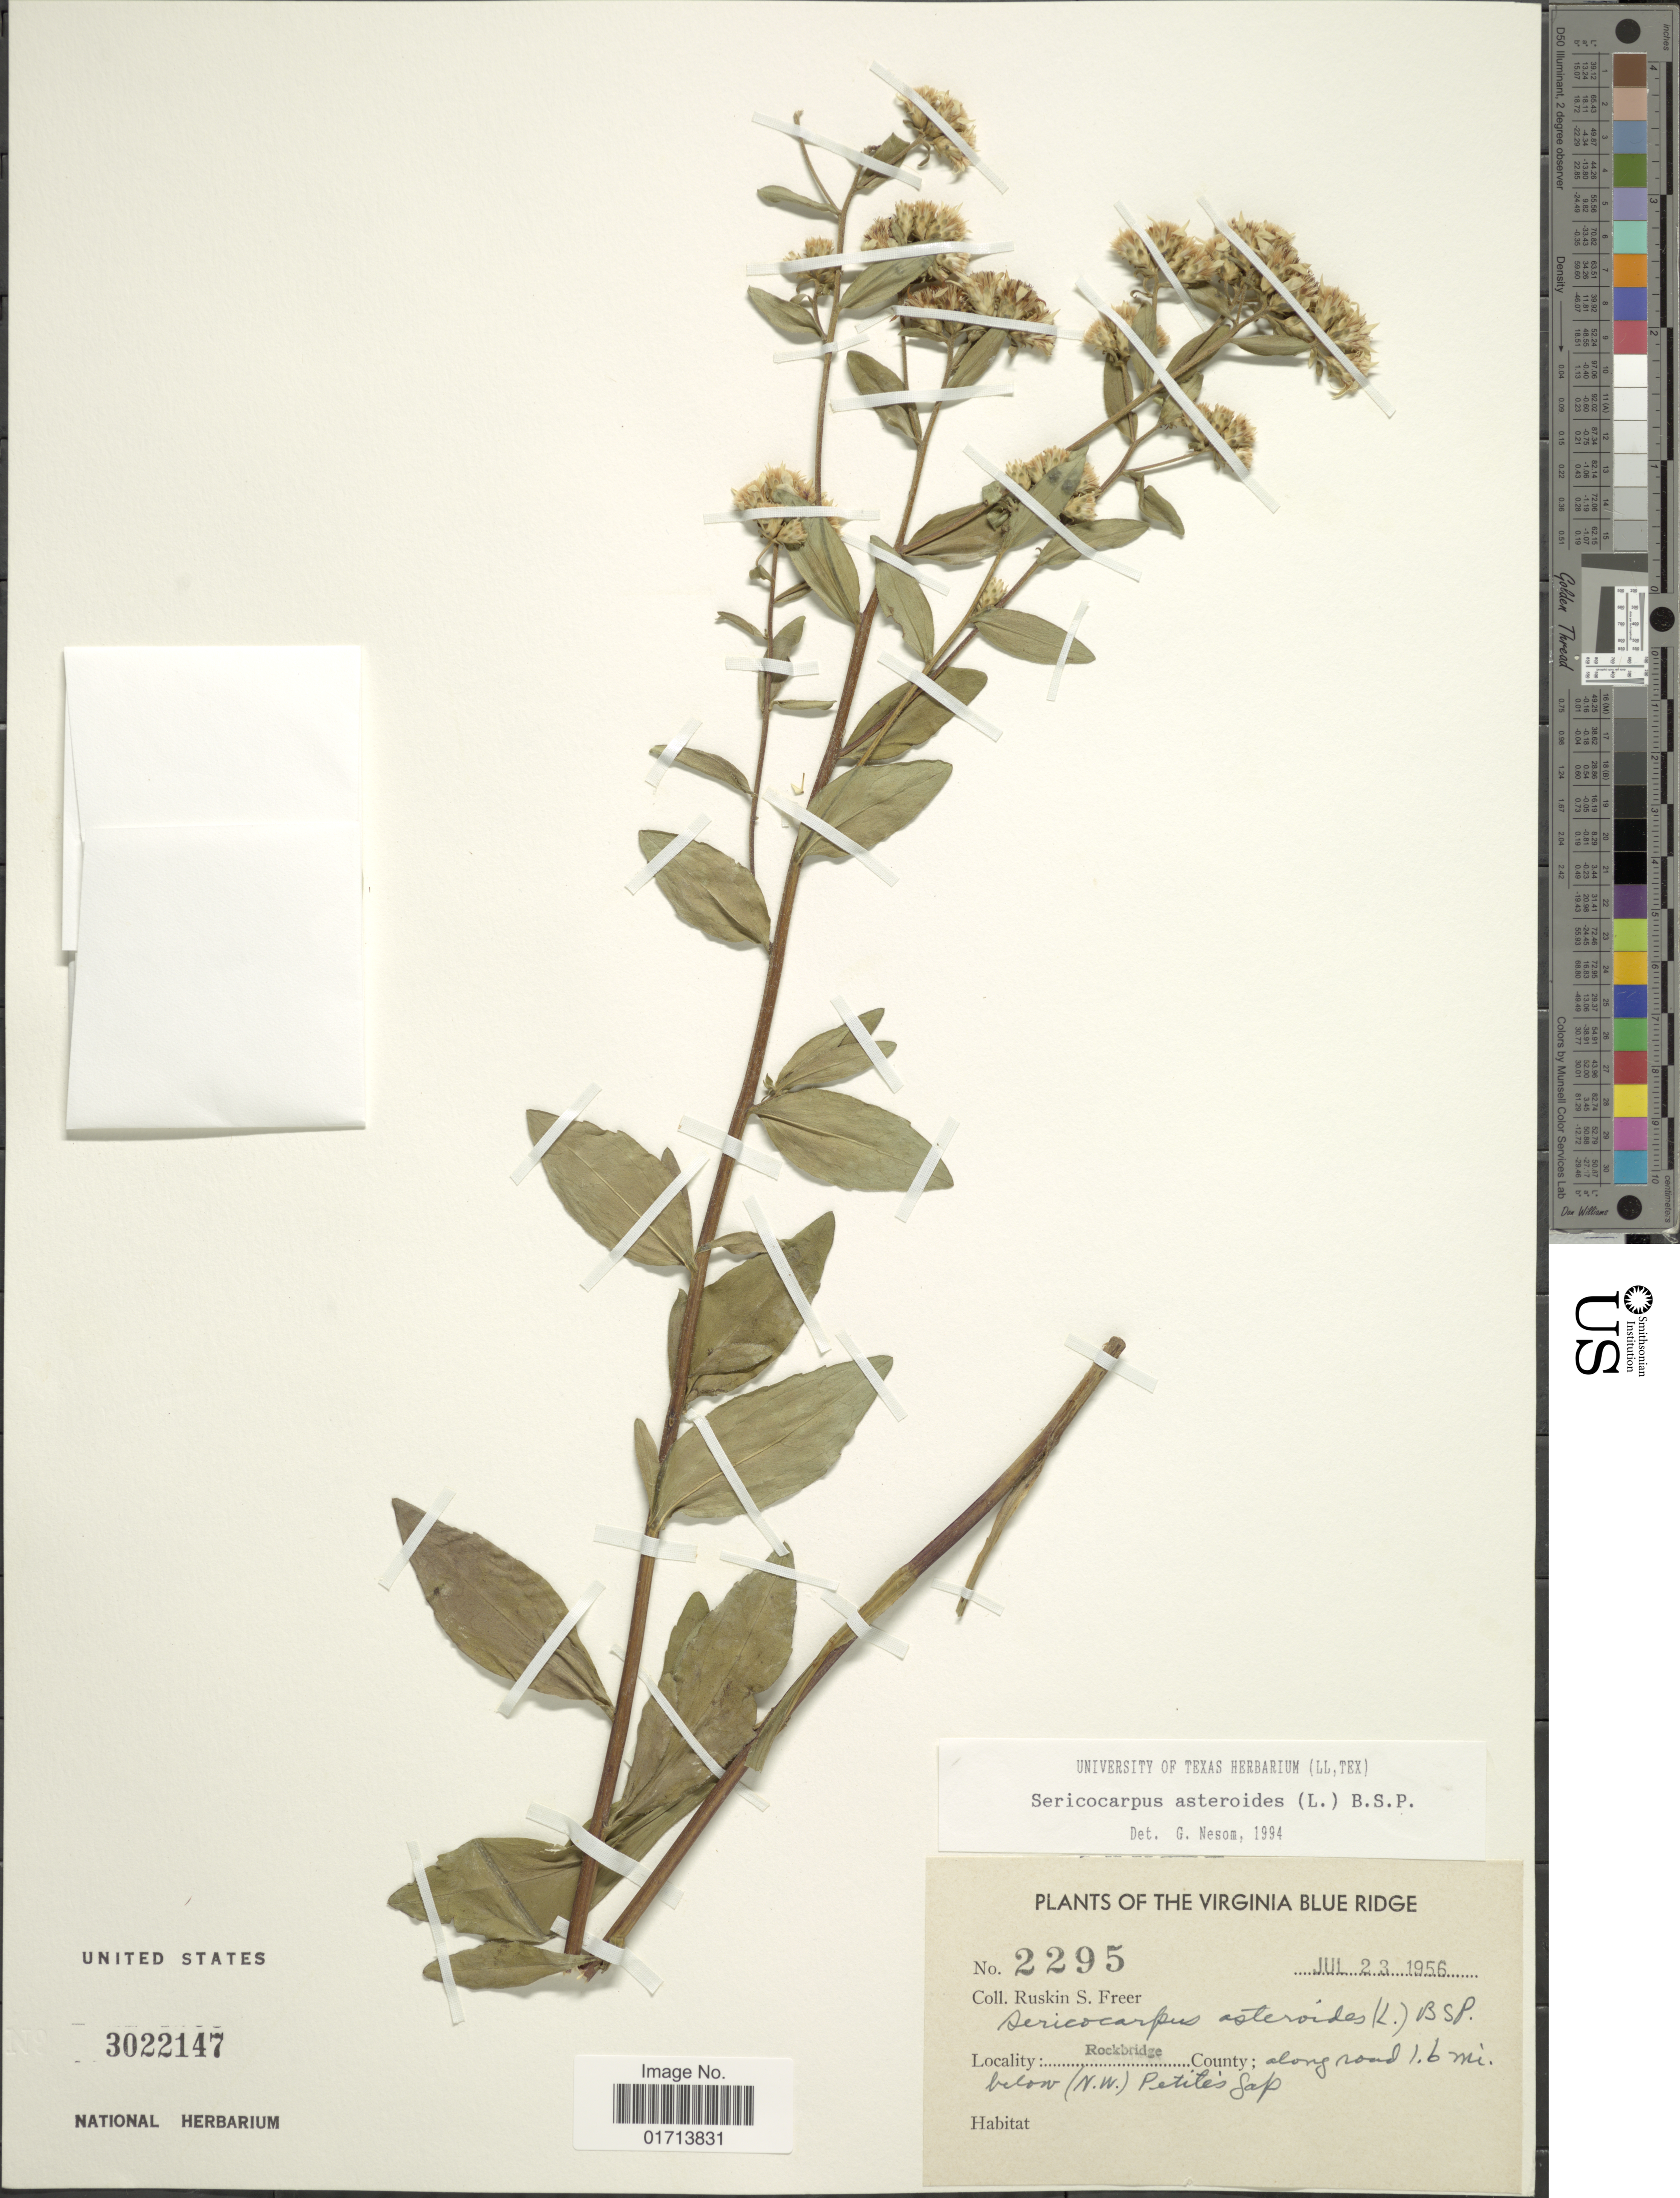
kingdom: Plantae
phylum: Tracheophyta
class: Magnoliopsida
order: Asterales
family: Asteraceae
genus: Sericocarpus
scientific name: Sericocarpus asteroides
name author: (L.) Britton, Stearns & Poggenb.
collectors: R. Freer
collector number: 2295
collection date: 1956-07-23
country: United States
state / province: Virginia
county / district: Rockbridge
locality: Virginia Blue Ridge, Rockbridge County, along road 1.6 mi. below (N. W). Petites Sap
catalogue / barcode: US 3022147